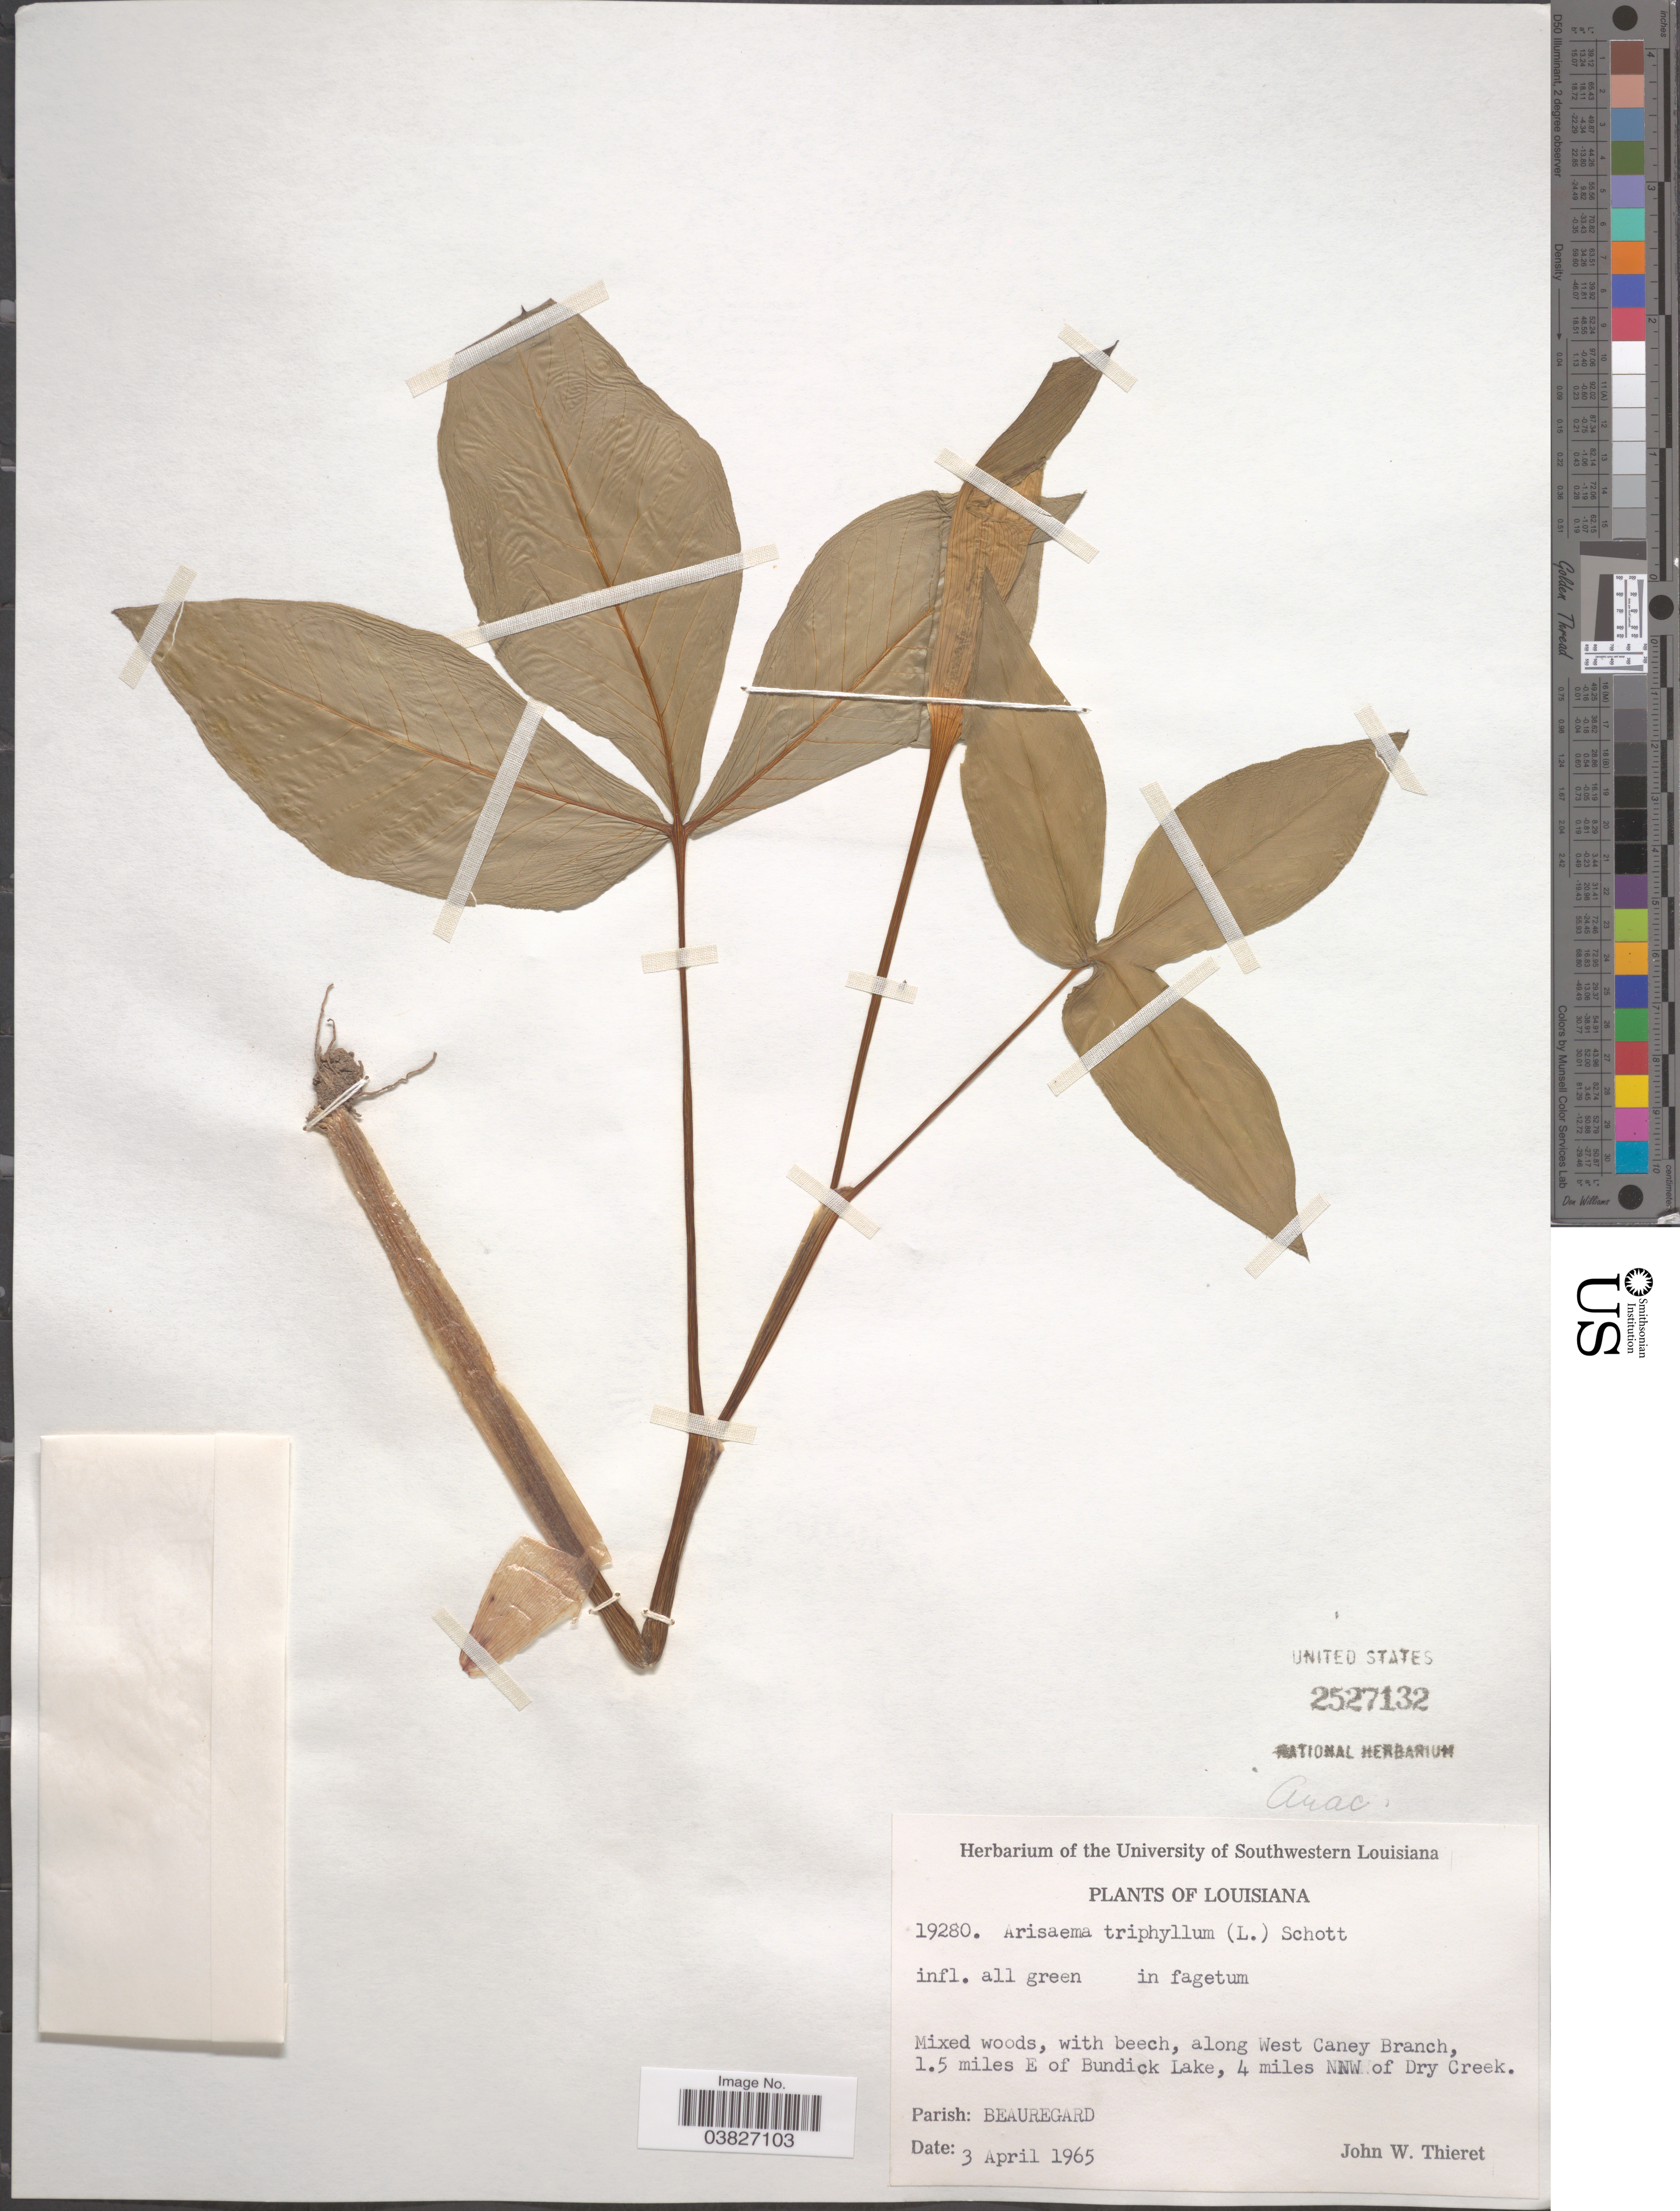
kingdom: Plantae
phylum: Tracheophyta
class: Liliopsida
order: Alismatales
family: Araceae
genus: Arisaema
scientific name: Arisaema triphyllum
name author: (L.) Schott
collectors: J. W. Thieret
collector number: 19280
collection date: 1965-04-03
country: United States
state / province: Louisiana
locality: Along West Caney Branch, 1.5 miles E of Bundick Lake, 4 miles NNW of Dry Creek. Parish: Beauregard.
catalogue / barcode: US 2527132